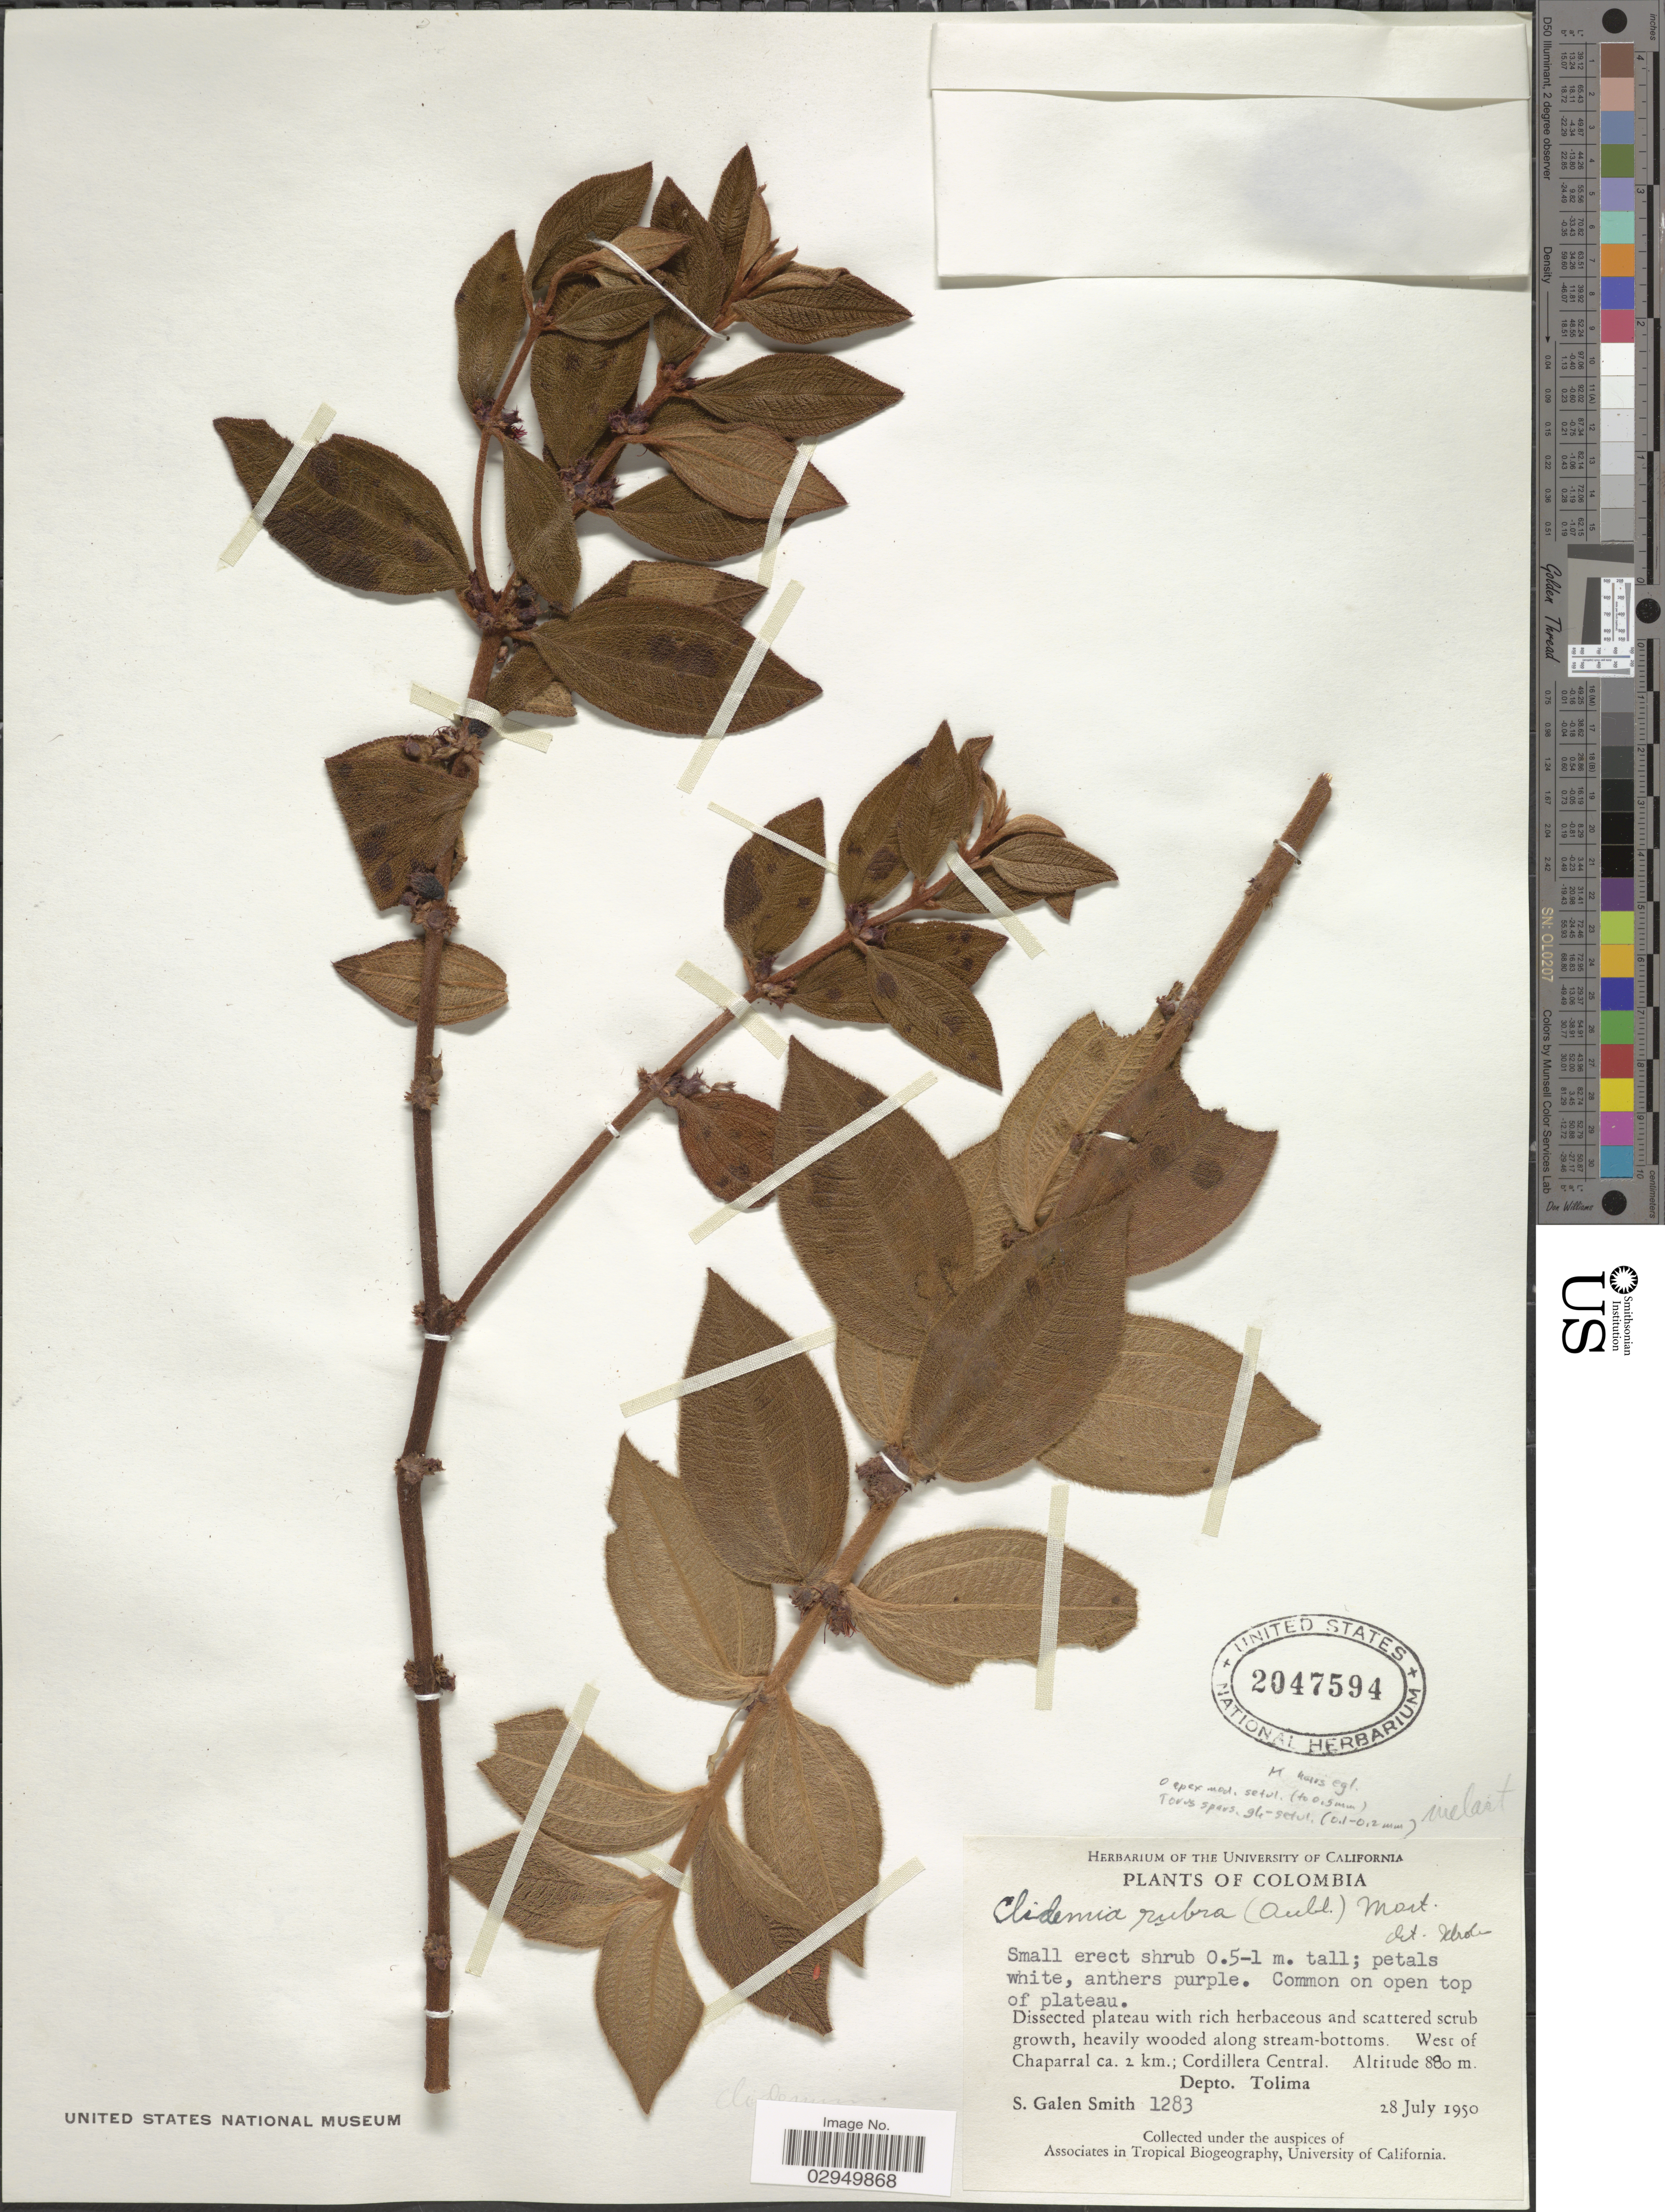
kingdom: Plantae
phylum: Tracheophyta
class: Magnoliopsida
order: Myrtales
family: Melastomataceae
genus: Clidemia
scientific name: Clidemia sericea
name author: D. Don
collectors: S. G. Smith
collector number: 1283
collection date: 1950-07-28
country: Colombia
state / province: Tolima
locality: West of Chaparral ca. 2 km.; Cordillera Central. Depto. Tolima.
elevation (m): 880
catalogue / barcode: US 2047594